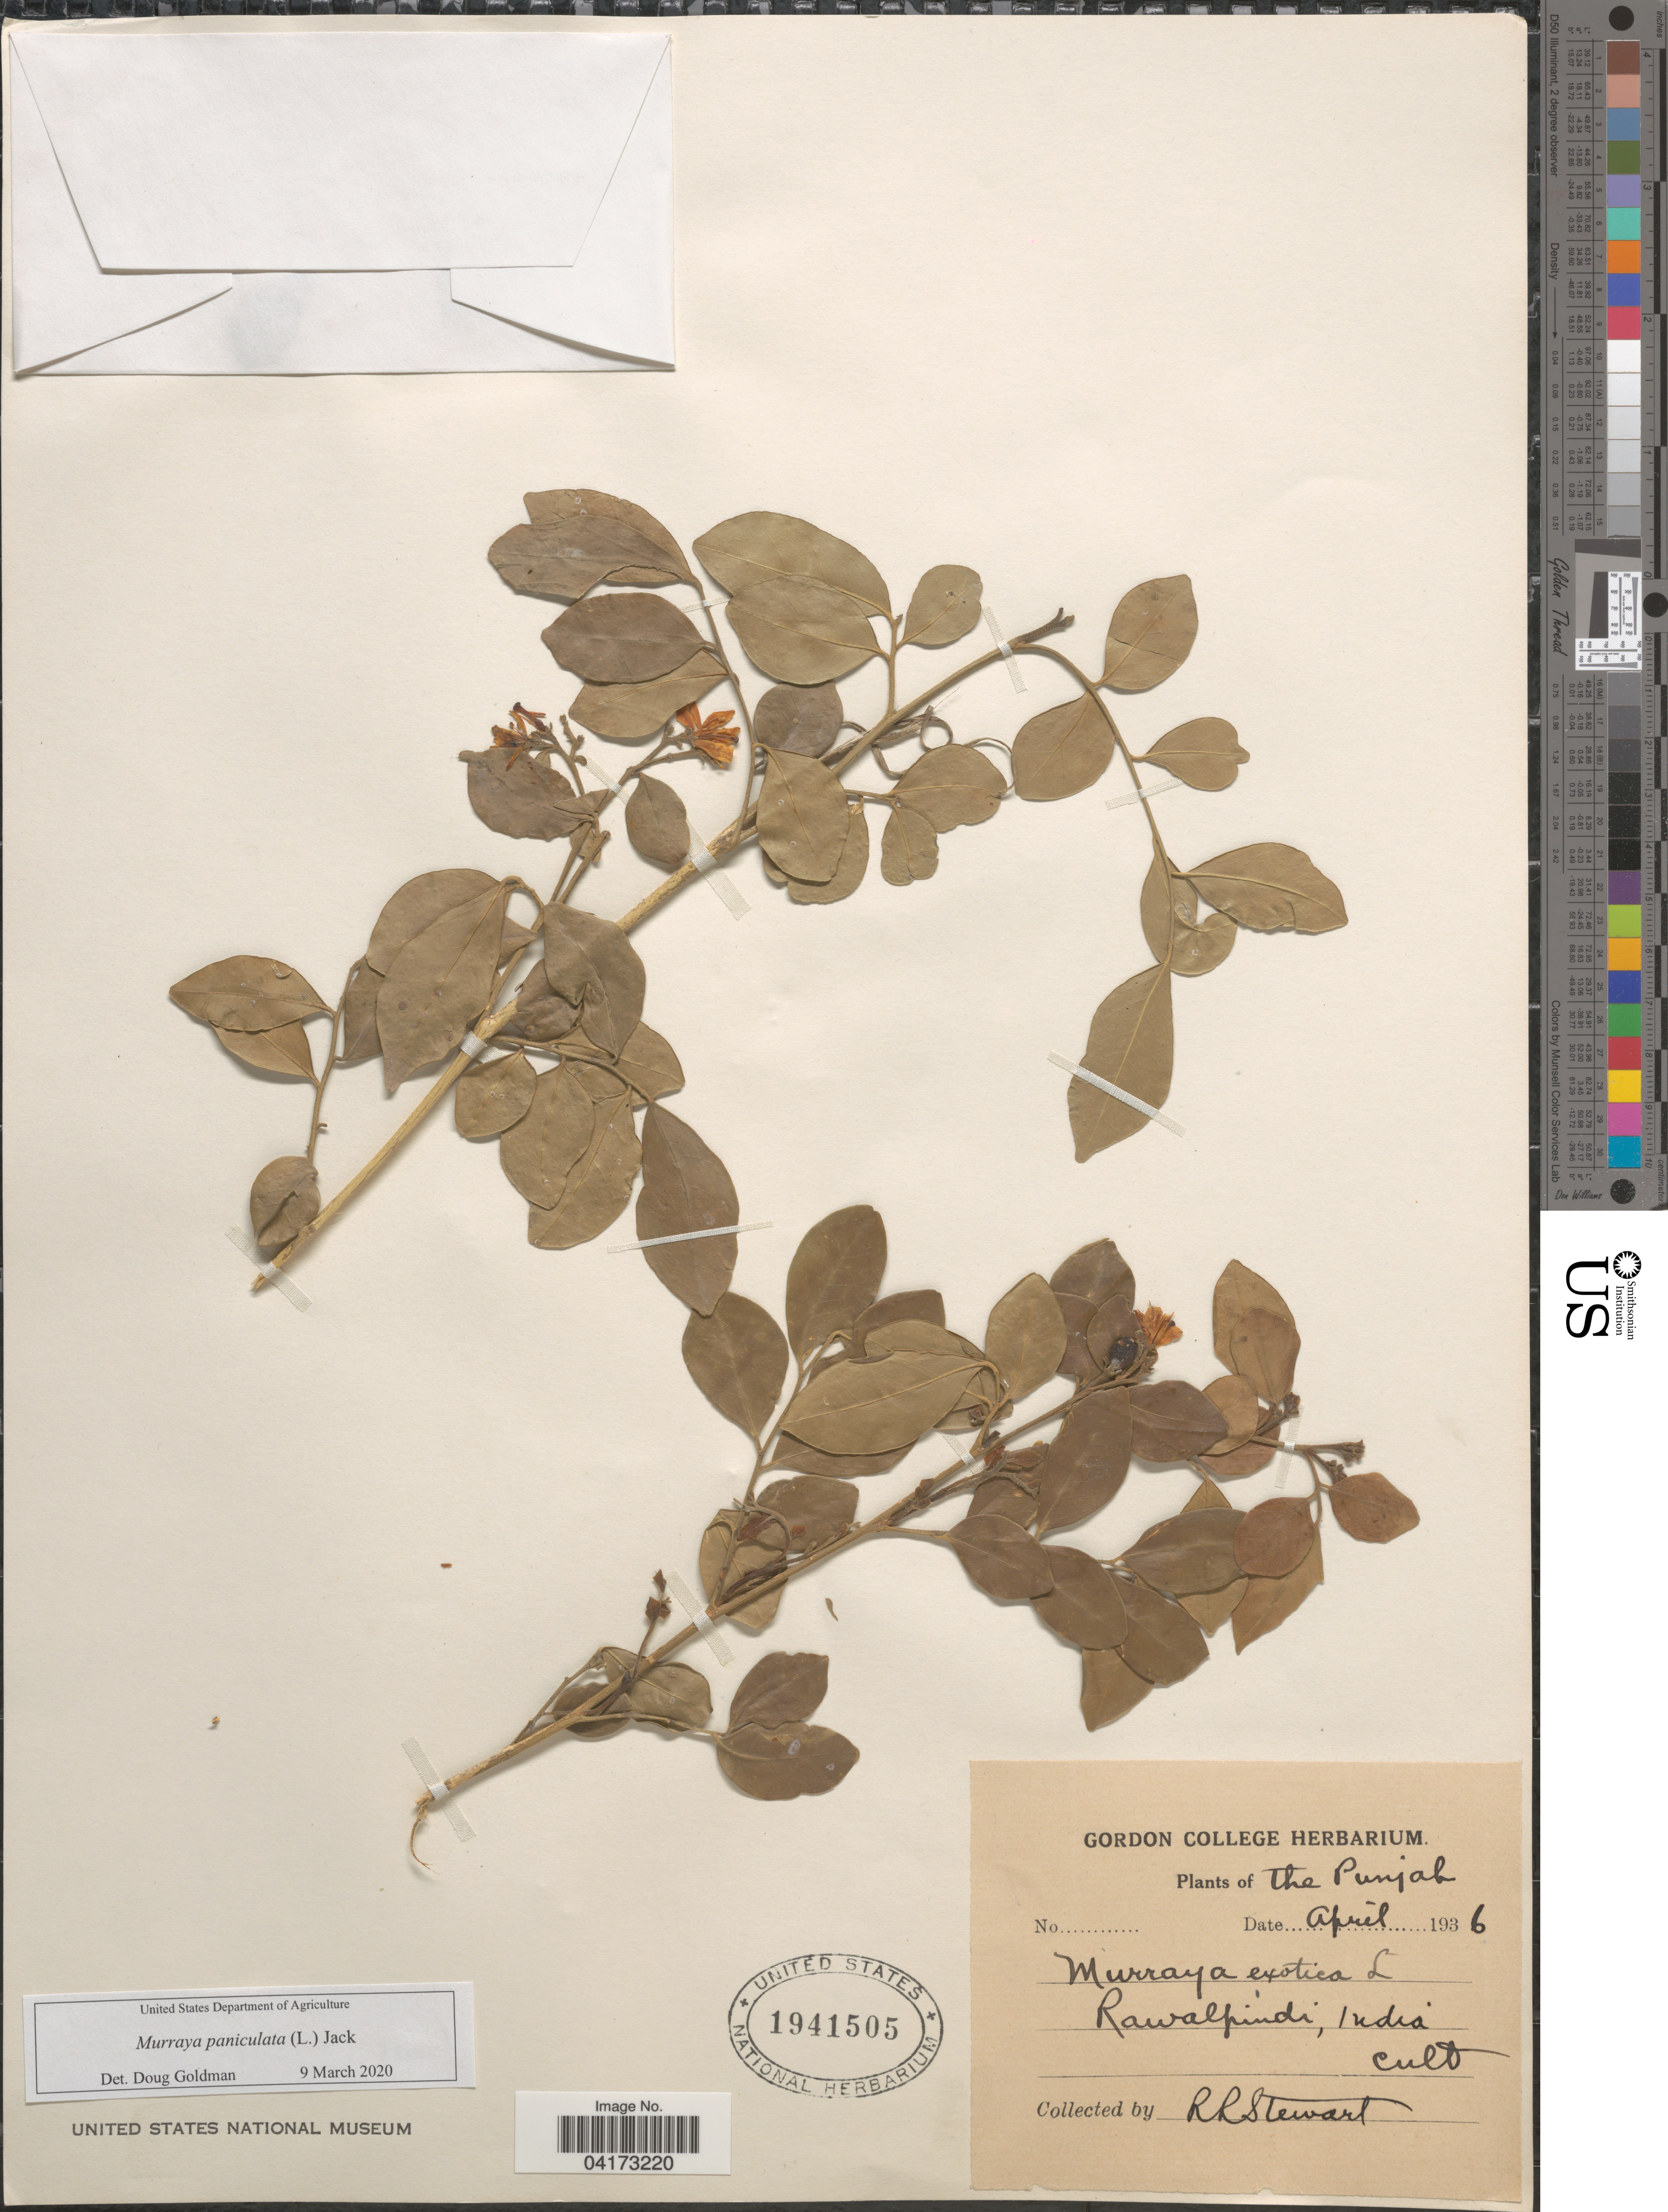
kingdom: Plantae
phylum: Tracheophyta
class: Magnoliopsida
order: Sapindales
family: Rutaceae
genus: Murraya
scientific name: Murraya paniculata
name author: (L.) Jack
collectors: R. Stewart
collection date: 1936-04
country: India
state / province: Punjab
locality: The Punjab. Rawalpindi.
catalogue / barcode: US 1941505